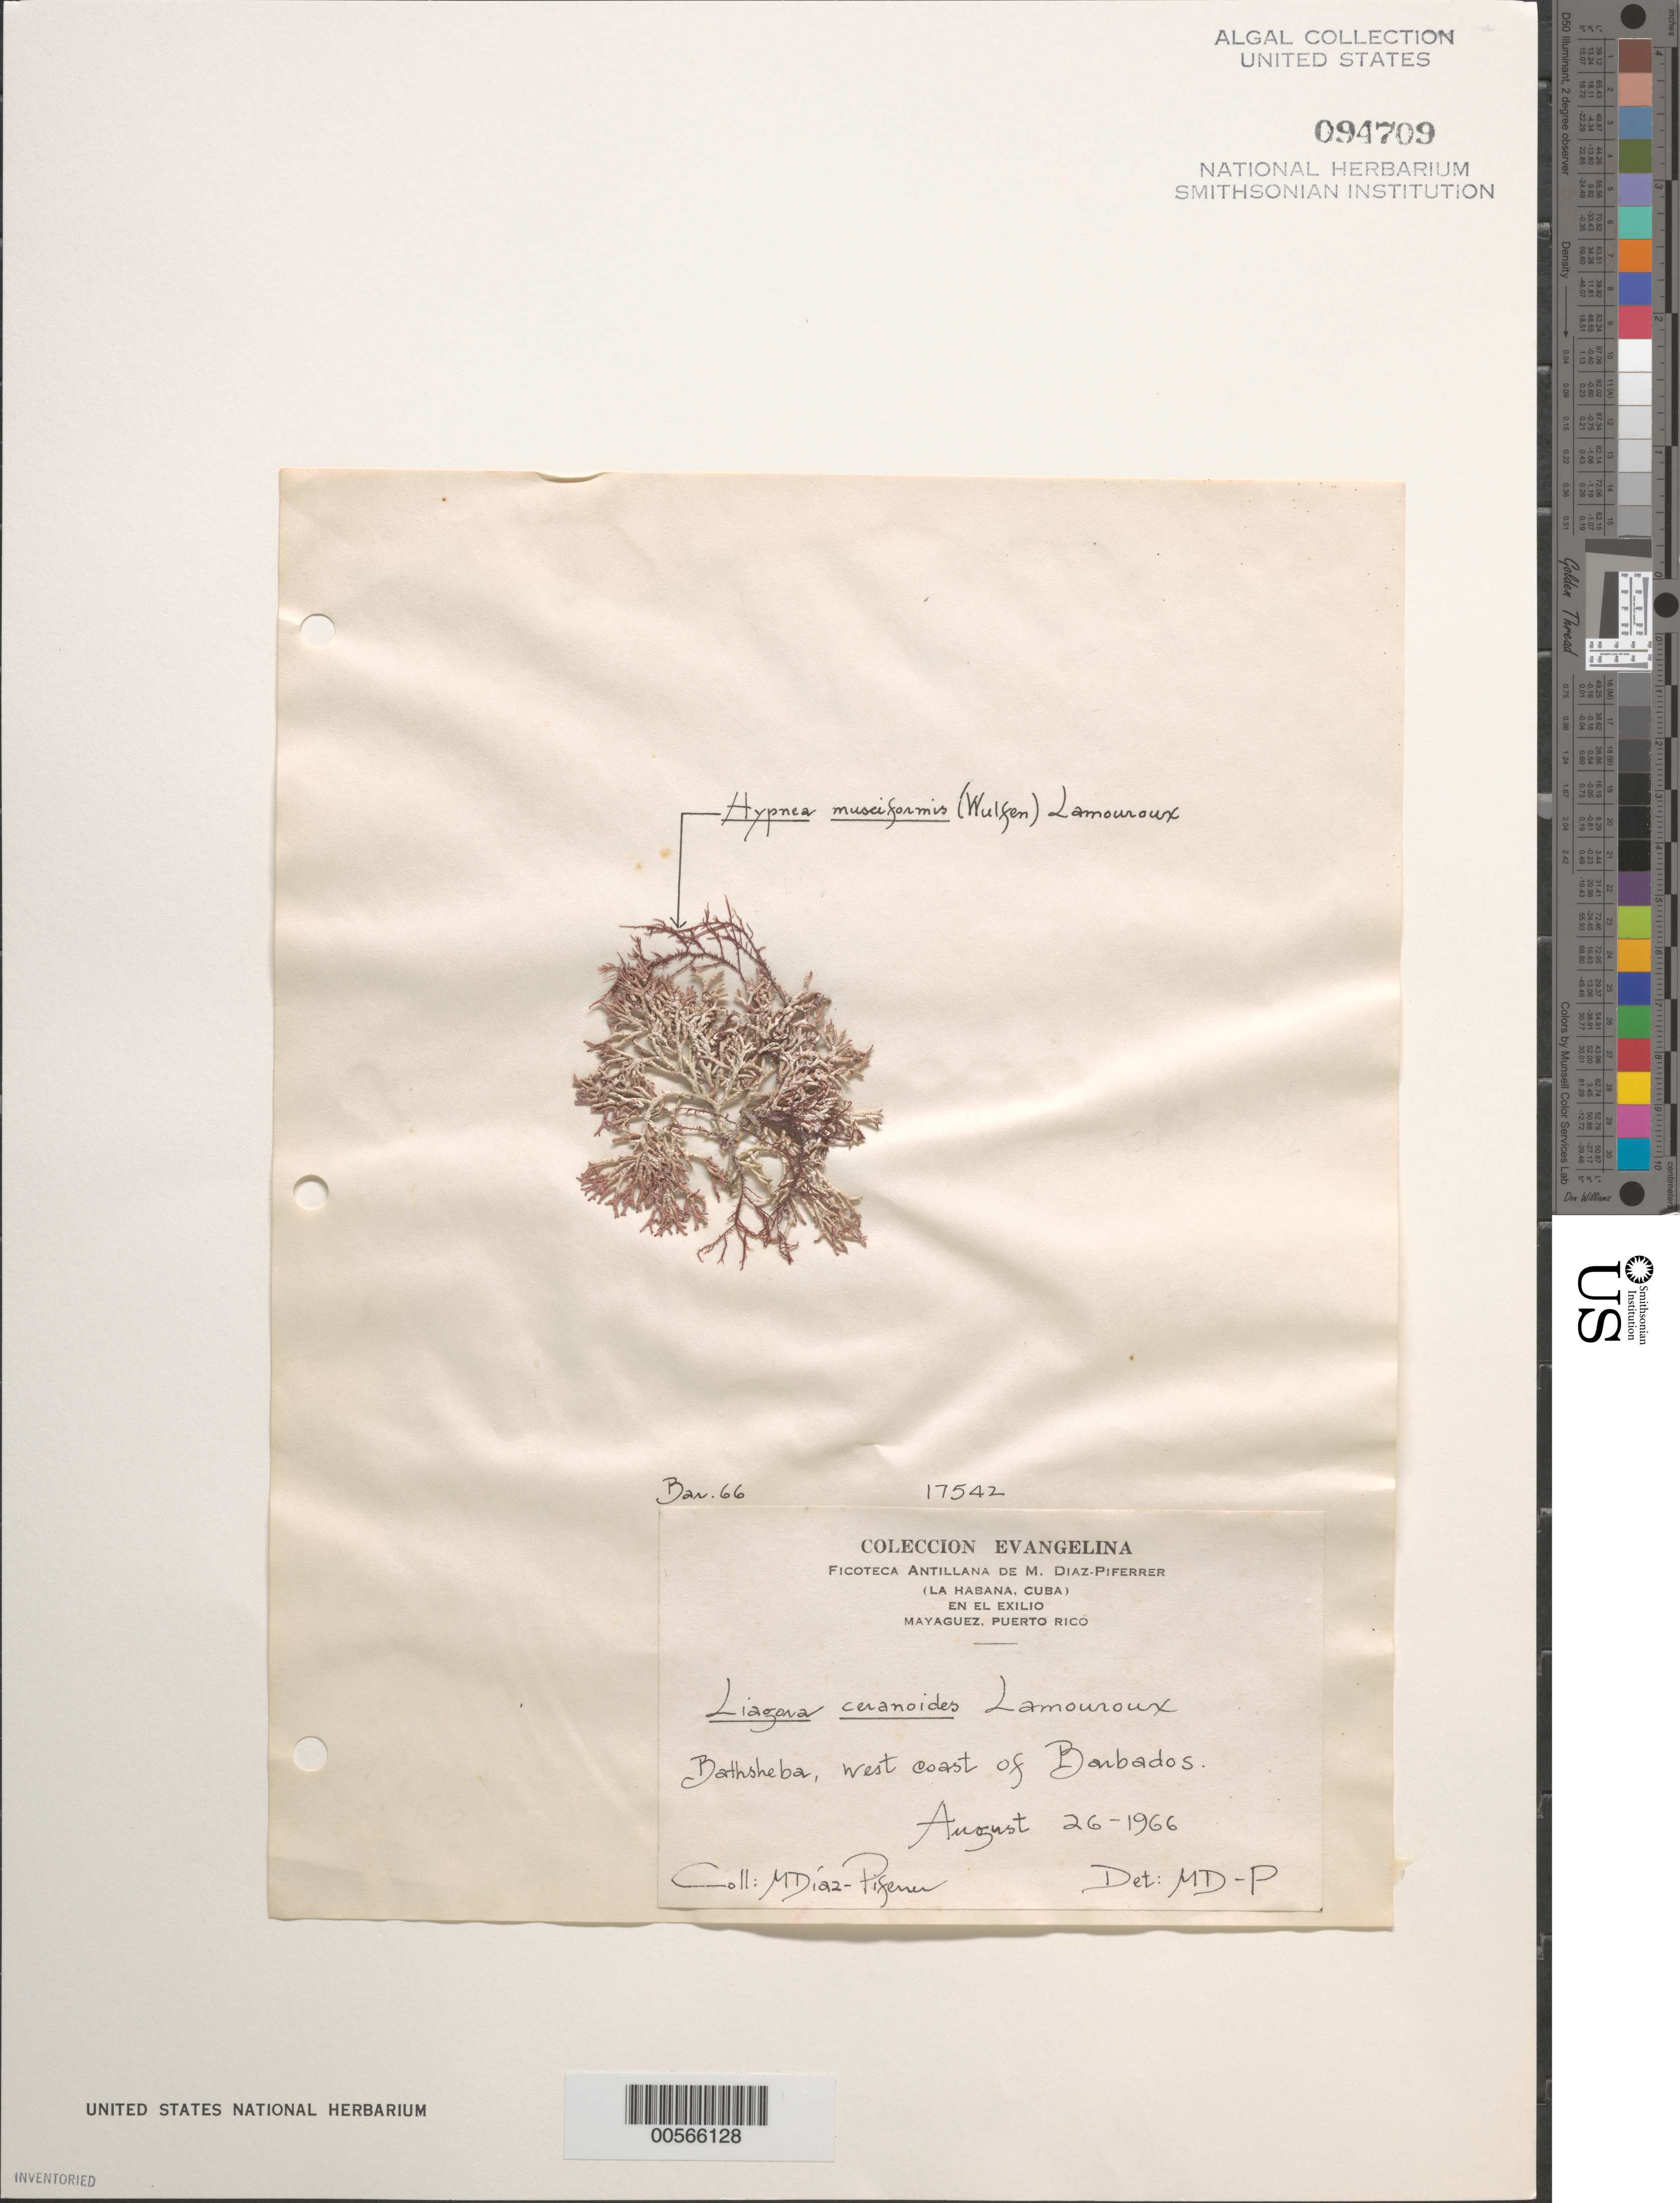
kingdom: Plantae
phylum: Rhodophyta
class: Florideophyceae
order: Nemaliales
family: Liagoraceae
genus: Liagora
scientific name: Liagora ceranoides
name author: J.V.Lamouroux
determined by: Diaz-Piferrer, M.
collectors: M. Diaz-Piferrer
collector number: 17542 & BAR. 66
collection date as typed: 26 Aug 1966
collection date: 1966-08-26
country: Barbados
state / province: Saint Joseph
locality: Bathsheba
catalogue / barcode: US 94709